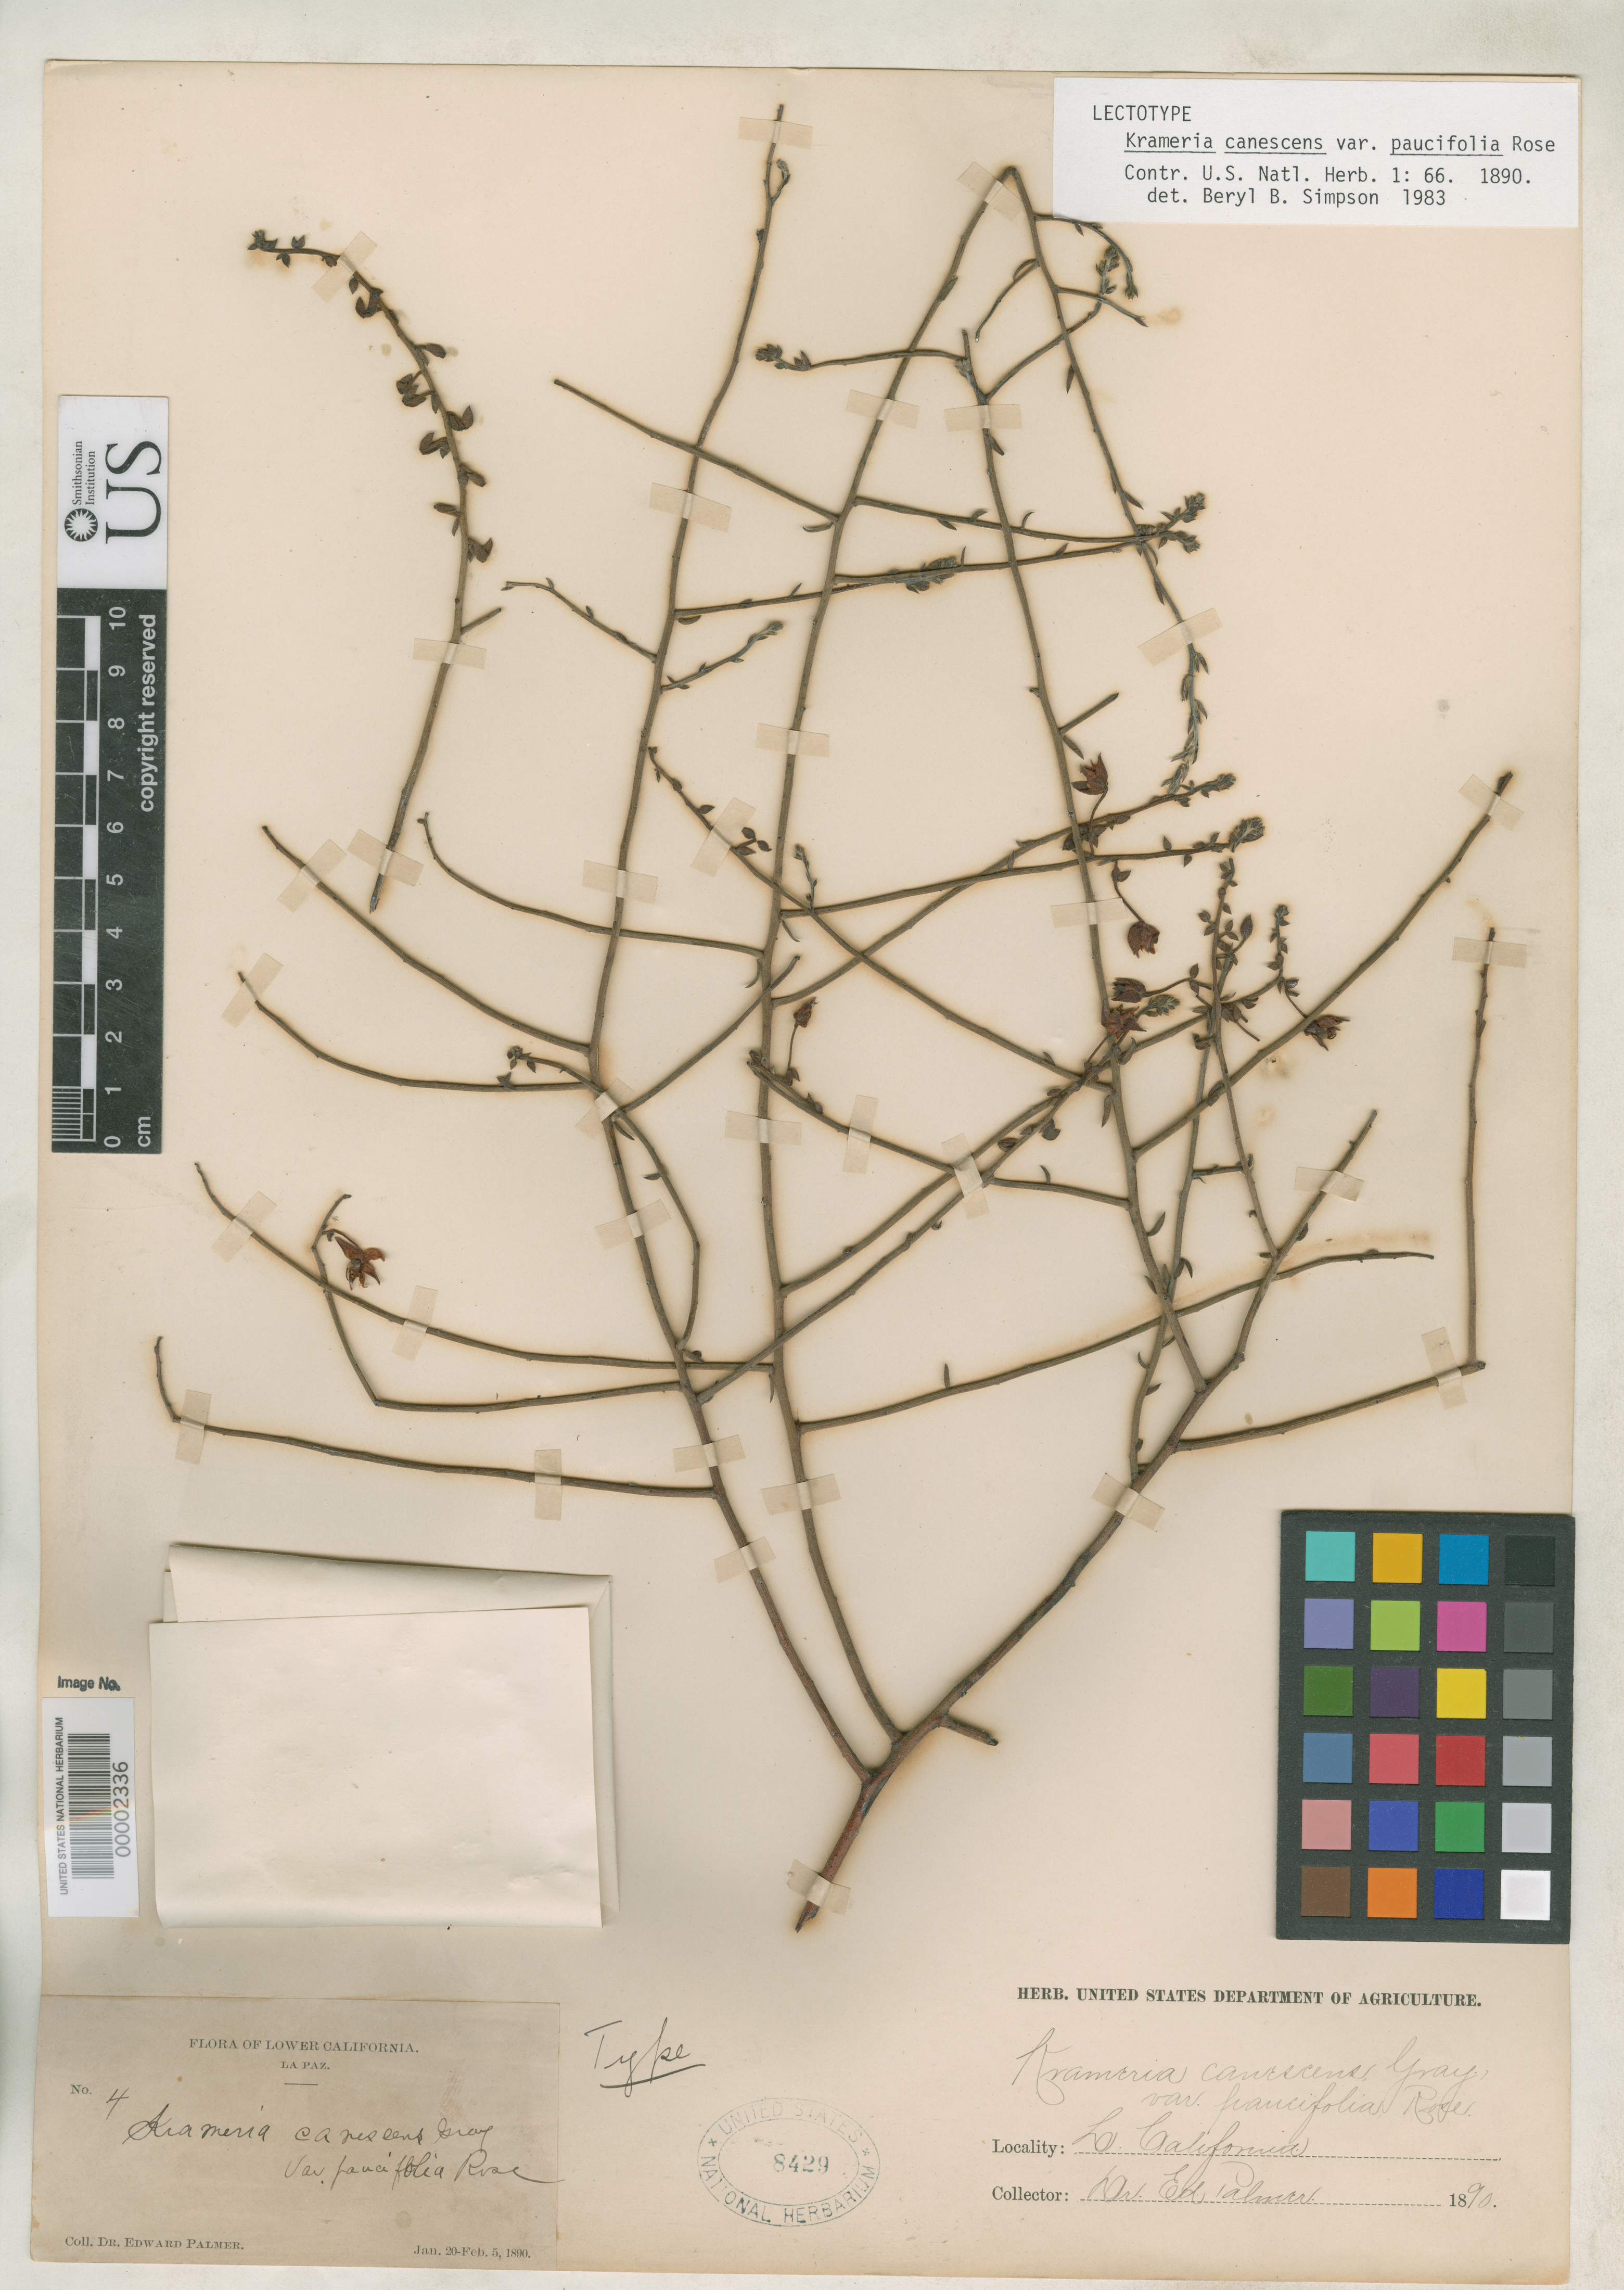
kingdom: Plantae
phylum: Tracheophyta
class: Magnoliopsida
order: Zygophyllales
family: Krameriaceae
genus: Krameria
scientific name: Krameria canescens var. paucifolia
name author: Rose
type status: Type Collection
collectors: E. Palmer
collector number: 4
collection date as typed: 1890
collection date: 1890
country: Mexico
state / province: Baja California Sur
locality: La Paz.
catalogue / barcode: US 8429